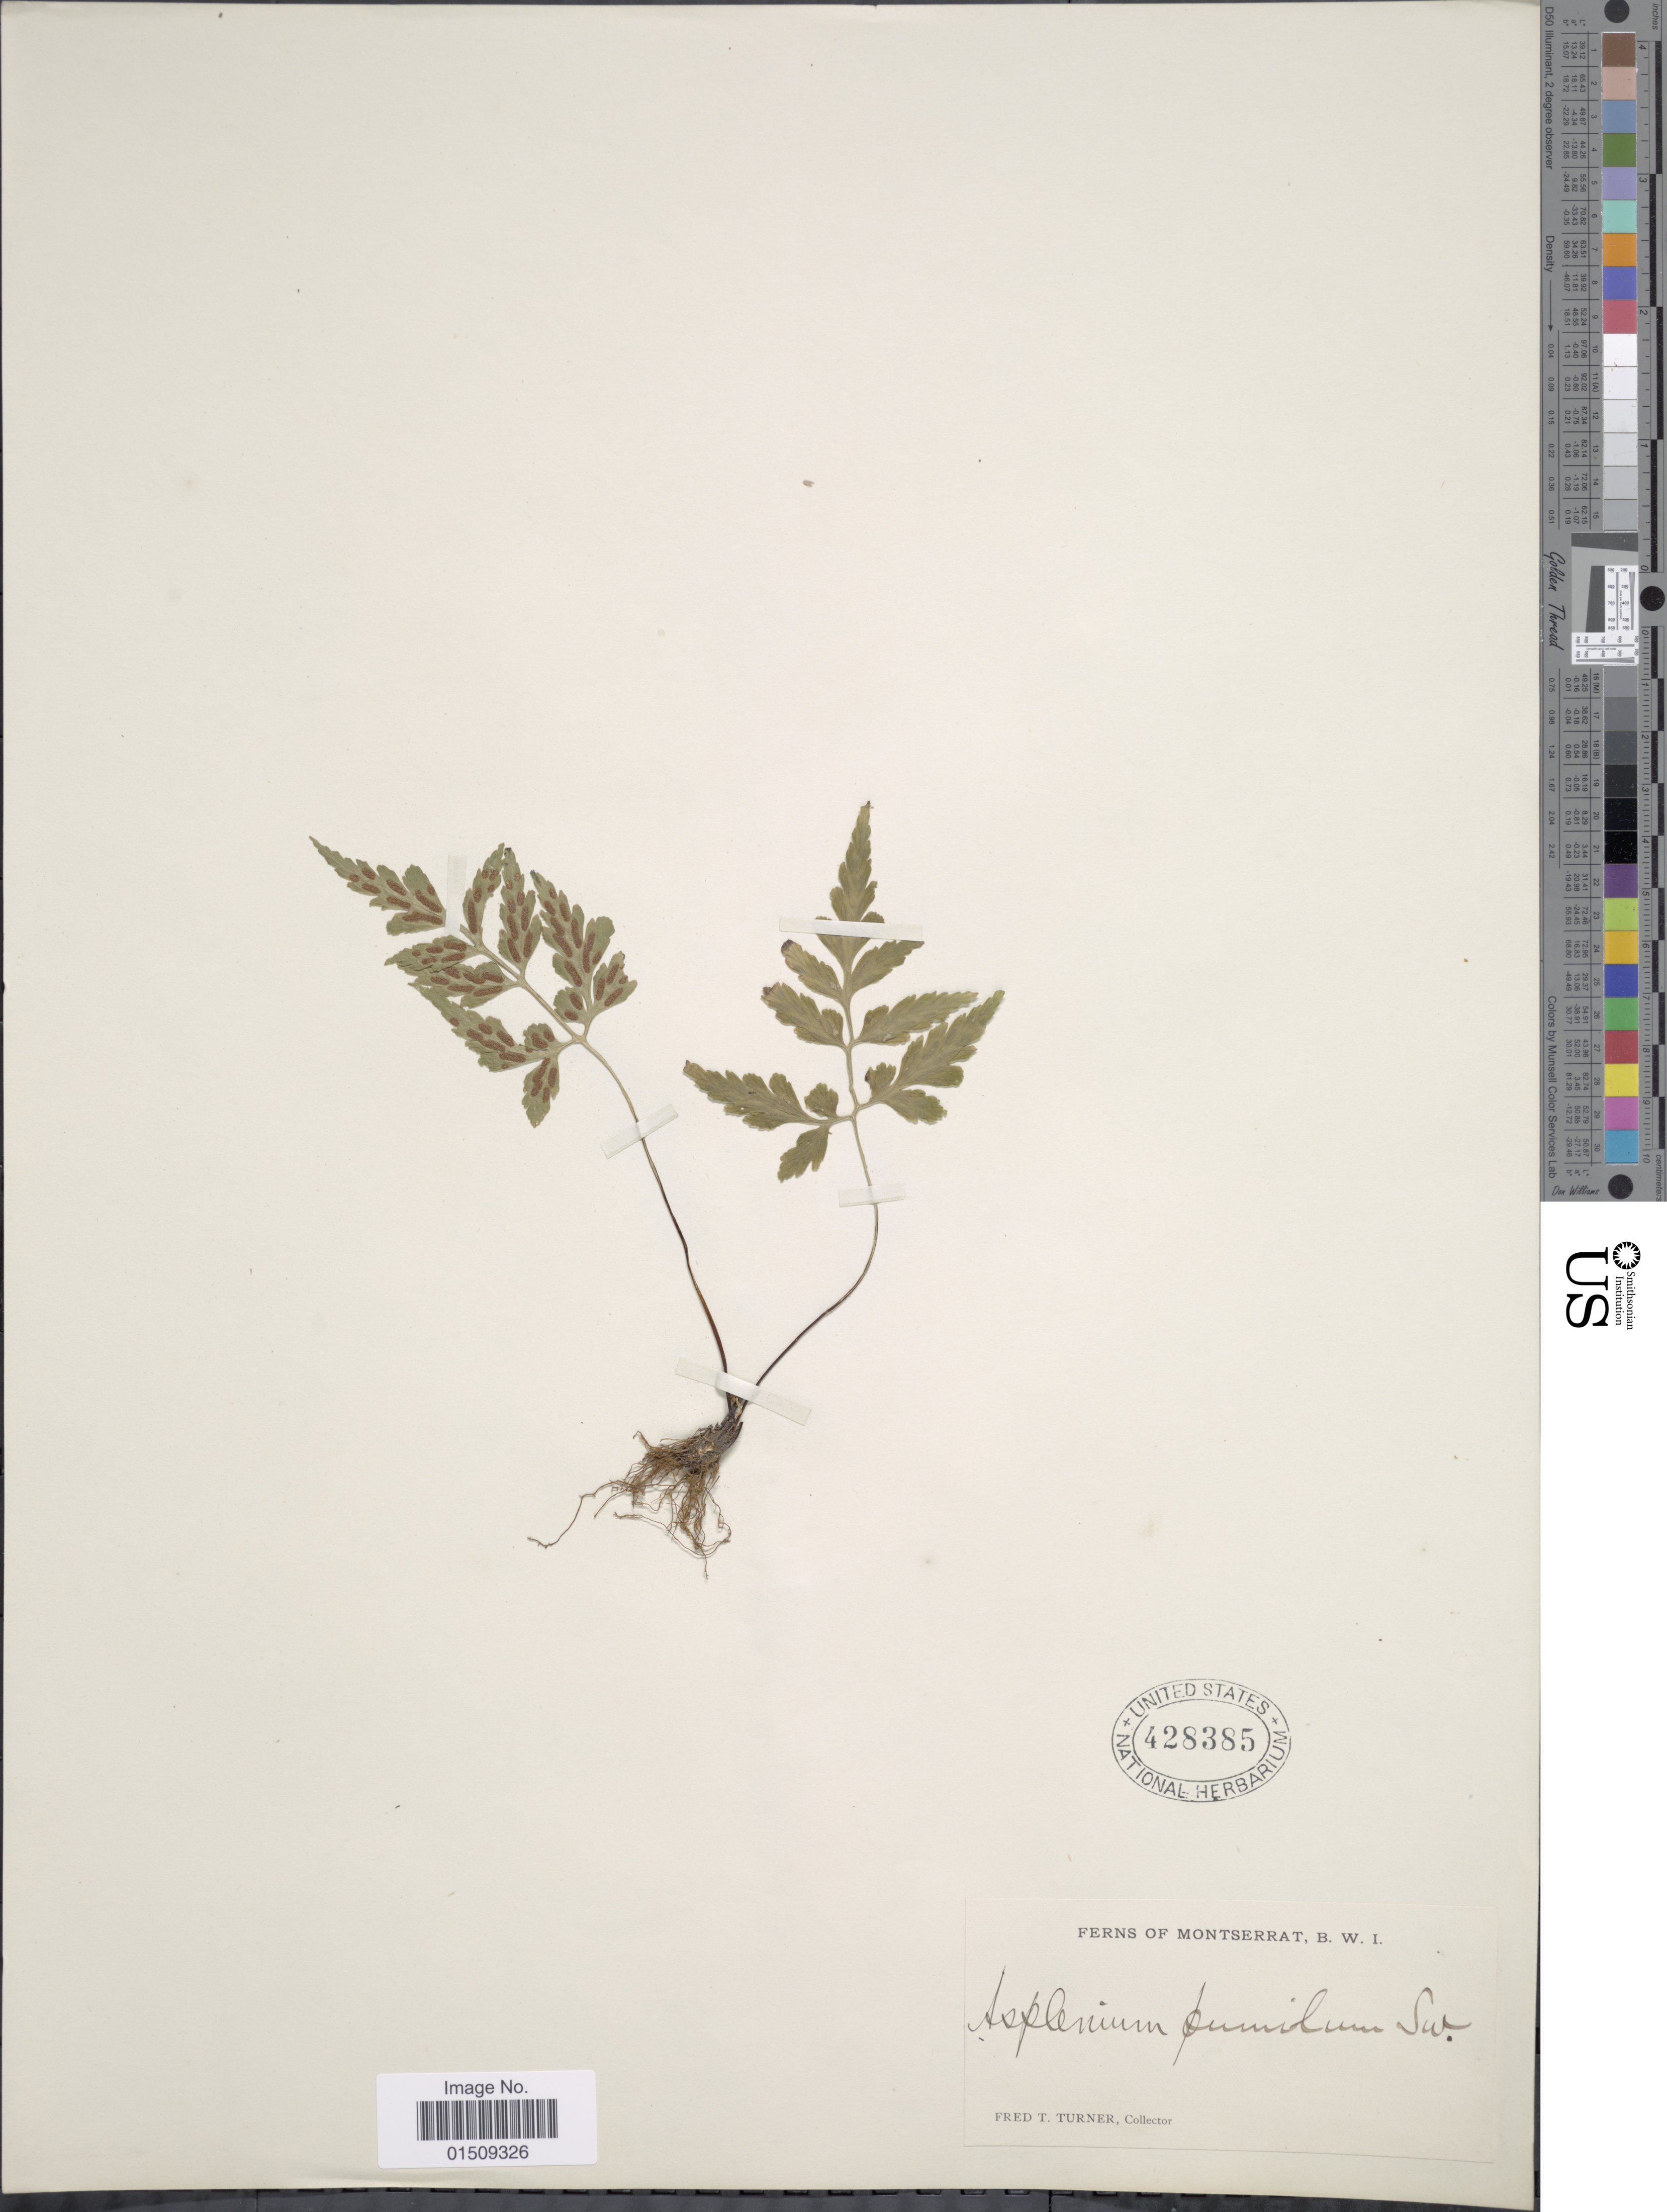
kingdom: Plantae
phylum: Tracheophyta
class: Polypodiopsida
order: Polypodiales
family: Aspleniaceae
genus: Asplenium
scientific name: Asplenium pumilum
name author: Sw.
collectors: F. T. Turner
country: Montserrat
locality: Montserrat, B.W.I.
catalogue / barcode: US 428385